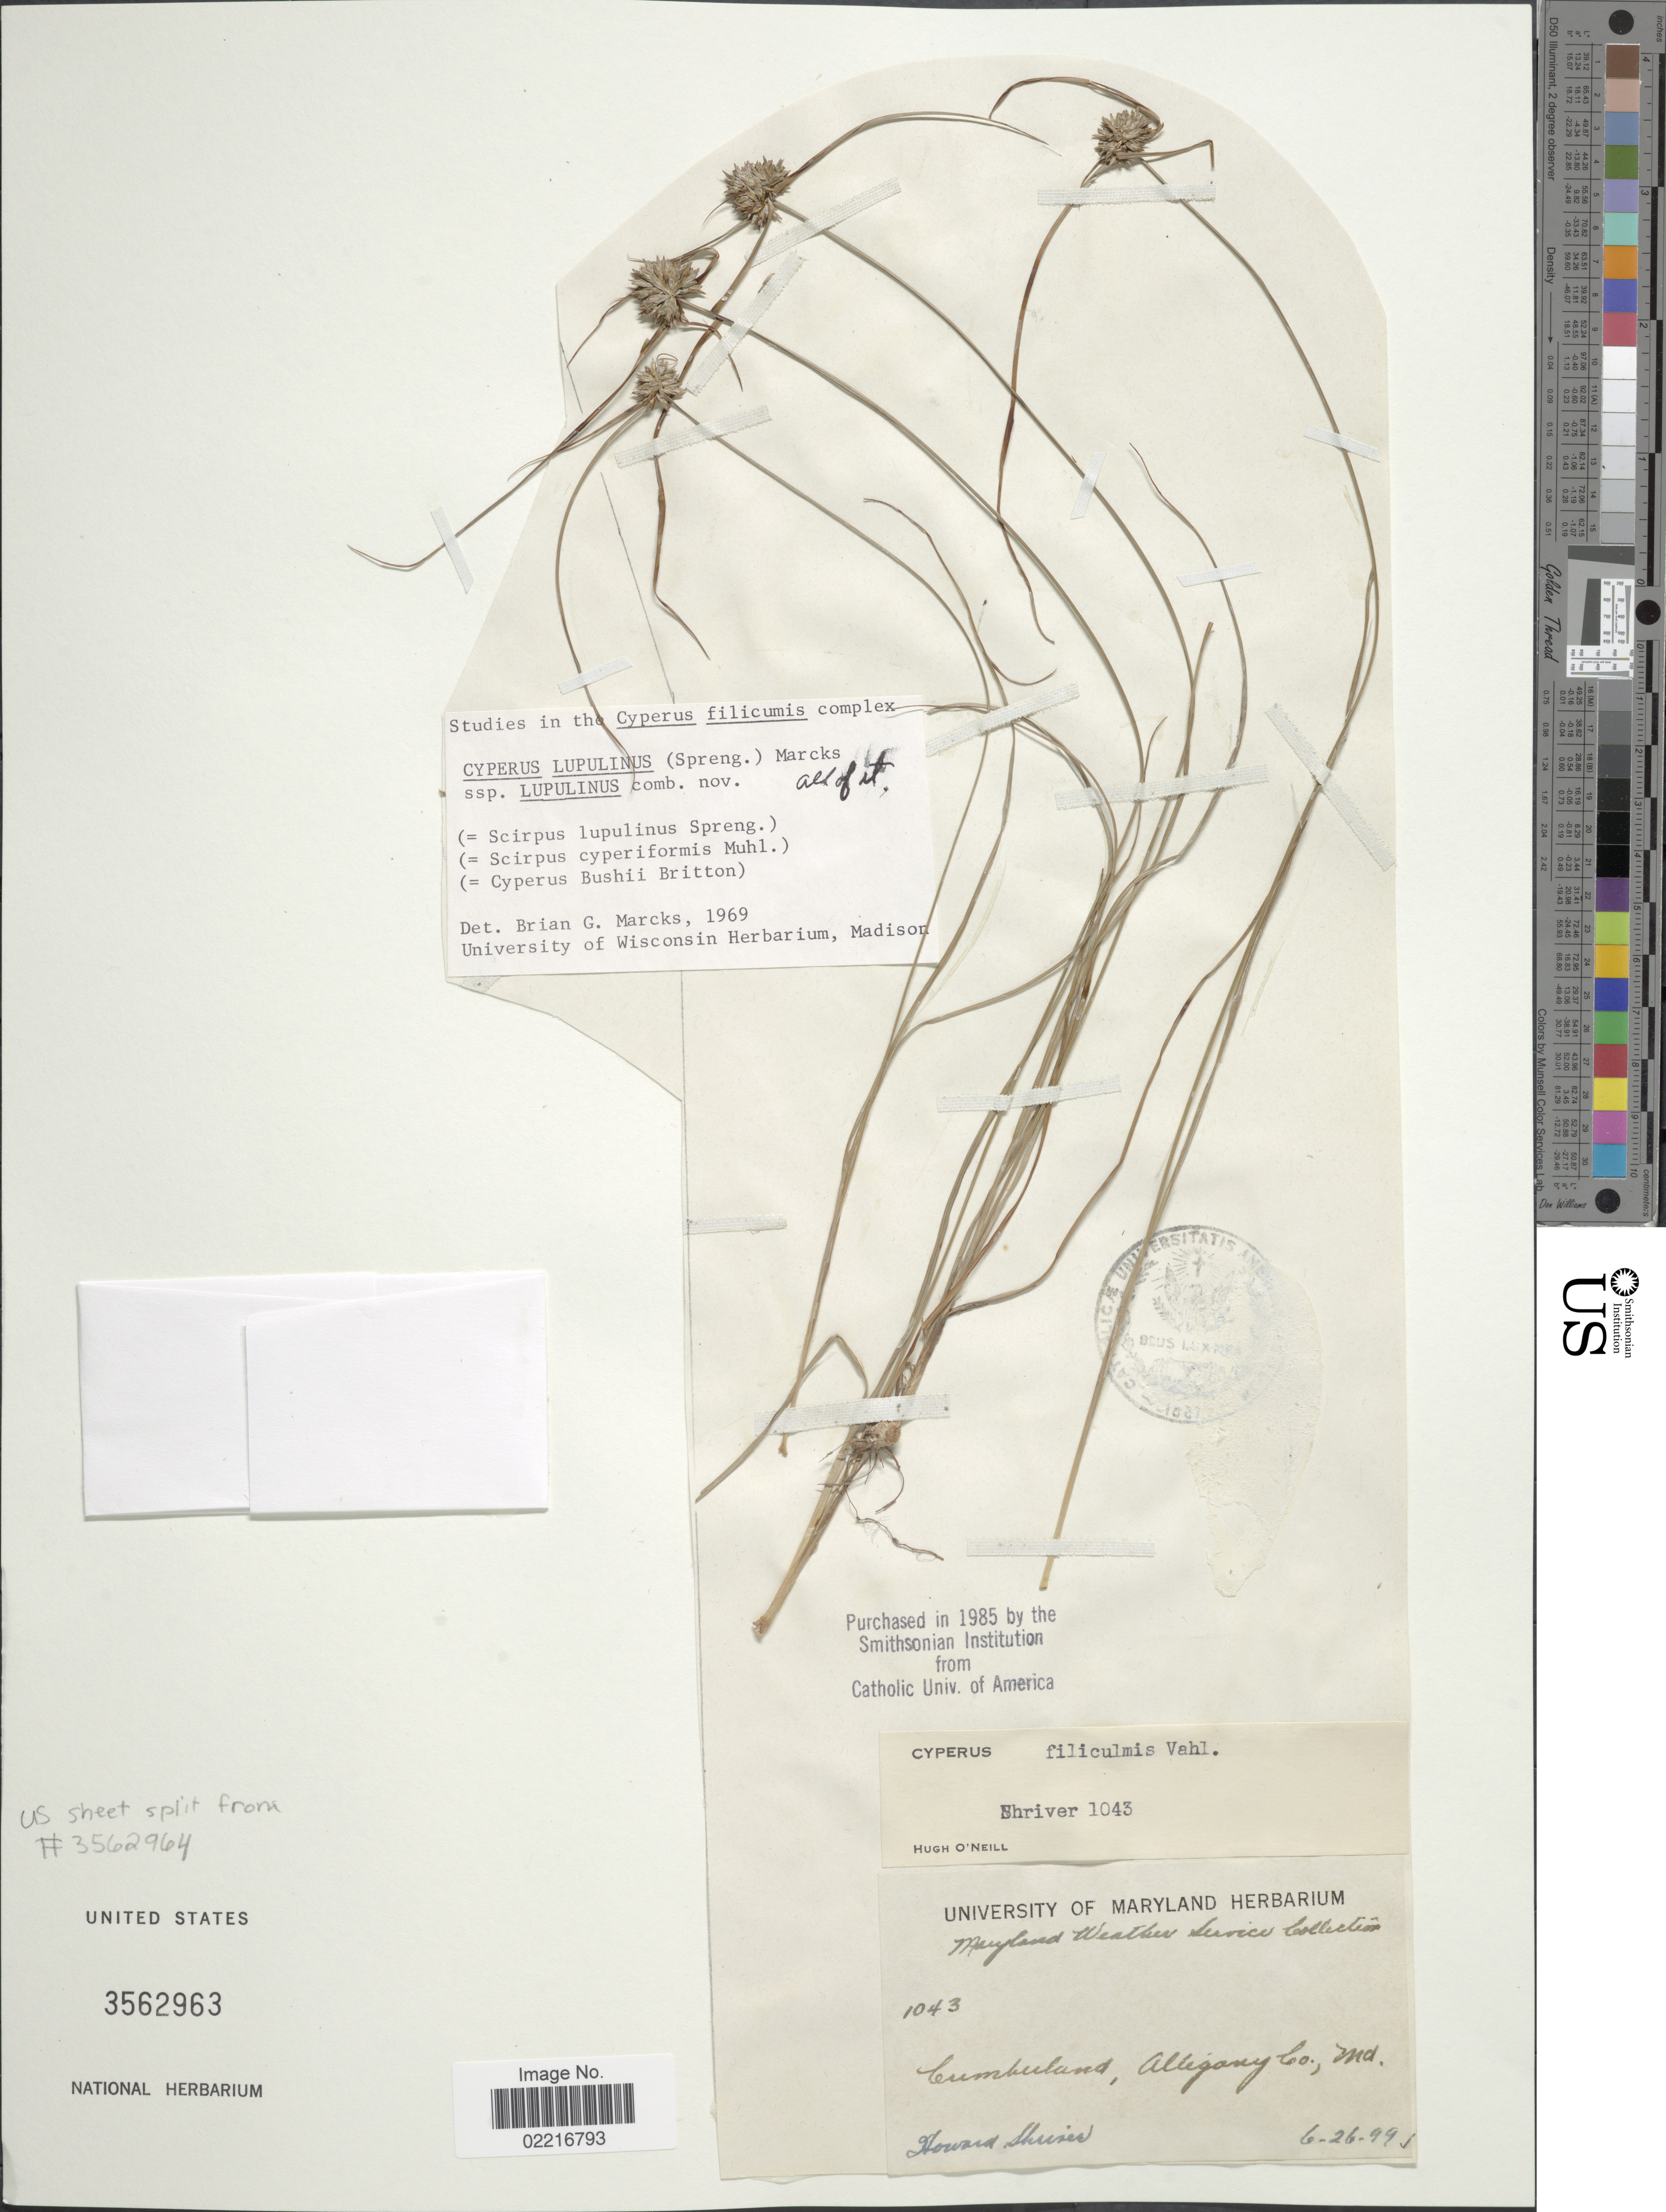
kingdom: Plantae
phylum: Tracheophyta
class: Liliopsida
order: Poales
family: Cyperaceae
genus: Cyperus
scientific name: Cyperus lupulinus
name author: (Spreng.) Marcks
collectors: H. Shriver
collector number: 1043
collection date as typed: Transcribed d/m/y: 26/6/99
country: United States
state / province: Maryland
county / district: Allegany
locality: Cumberland, Allegany Co.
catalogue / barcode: US 3562963